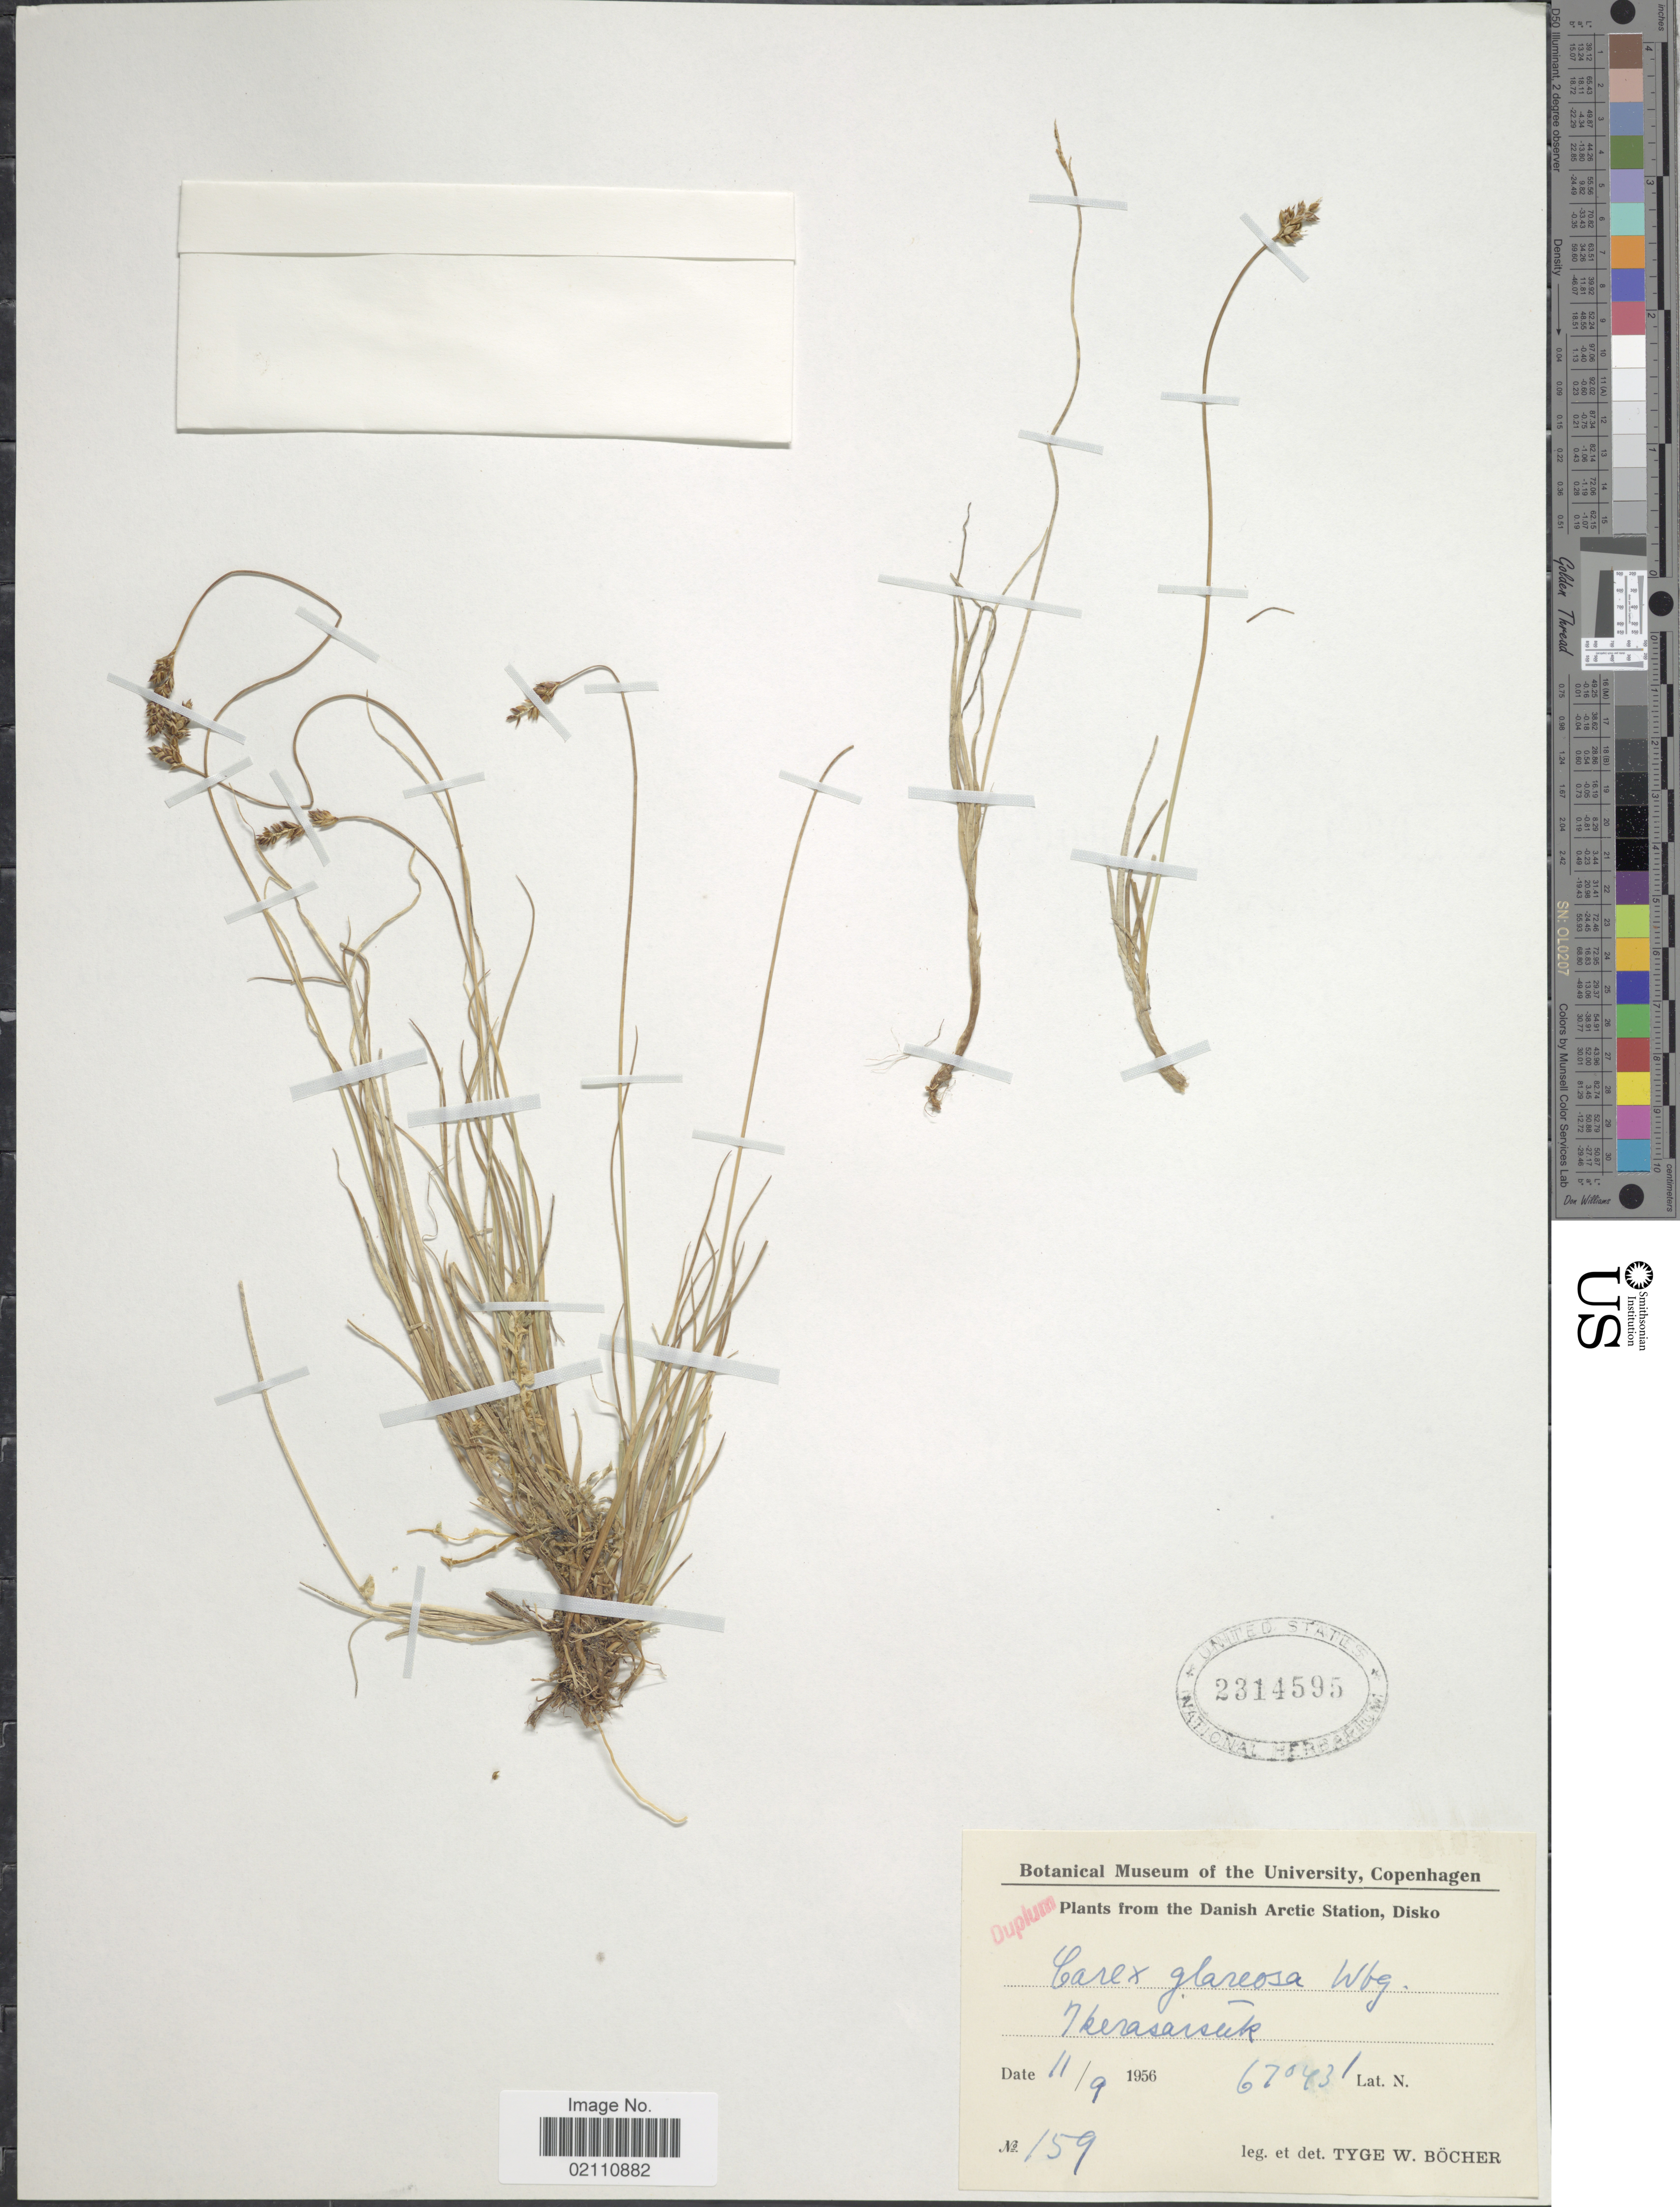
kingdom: Plantae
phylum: Tracheophyta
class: Liliopsida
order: Poales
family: Cyperaceae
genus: Carex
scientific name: Carex glareosa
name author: Schkuhr ex Wahlenb.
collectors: T. Bocher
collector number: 159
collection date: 1956-09-11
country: Greenland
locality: The Danish Arctic Station, Disko, Ikerasak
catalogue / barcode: US 2314595